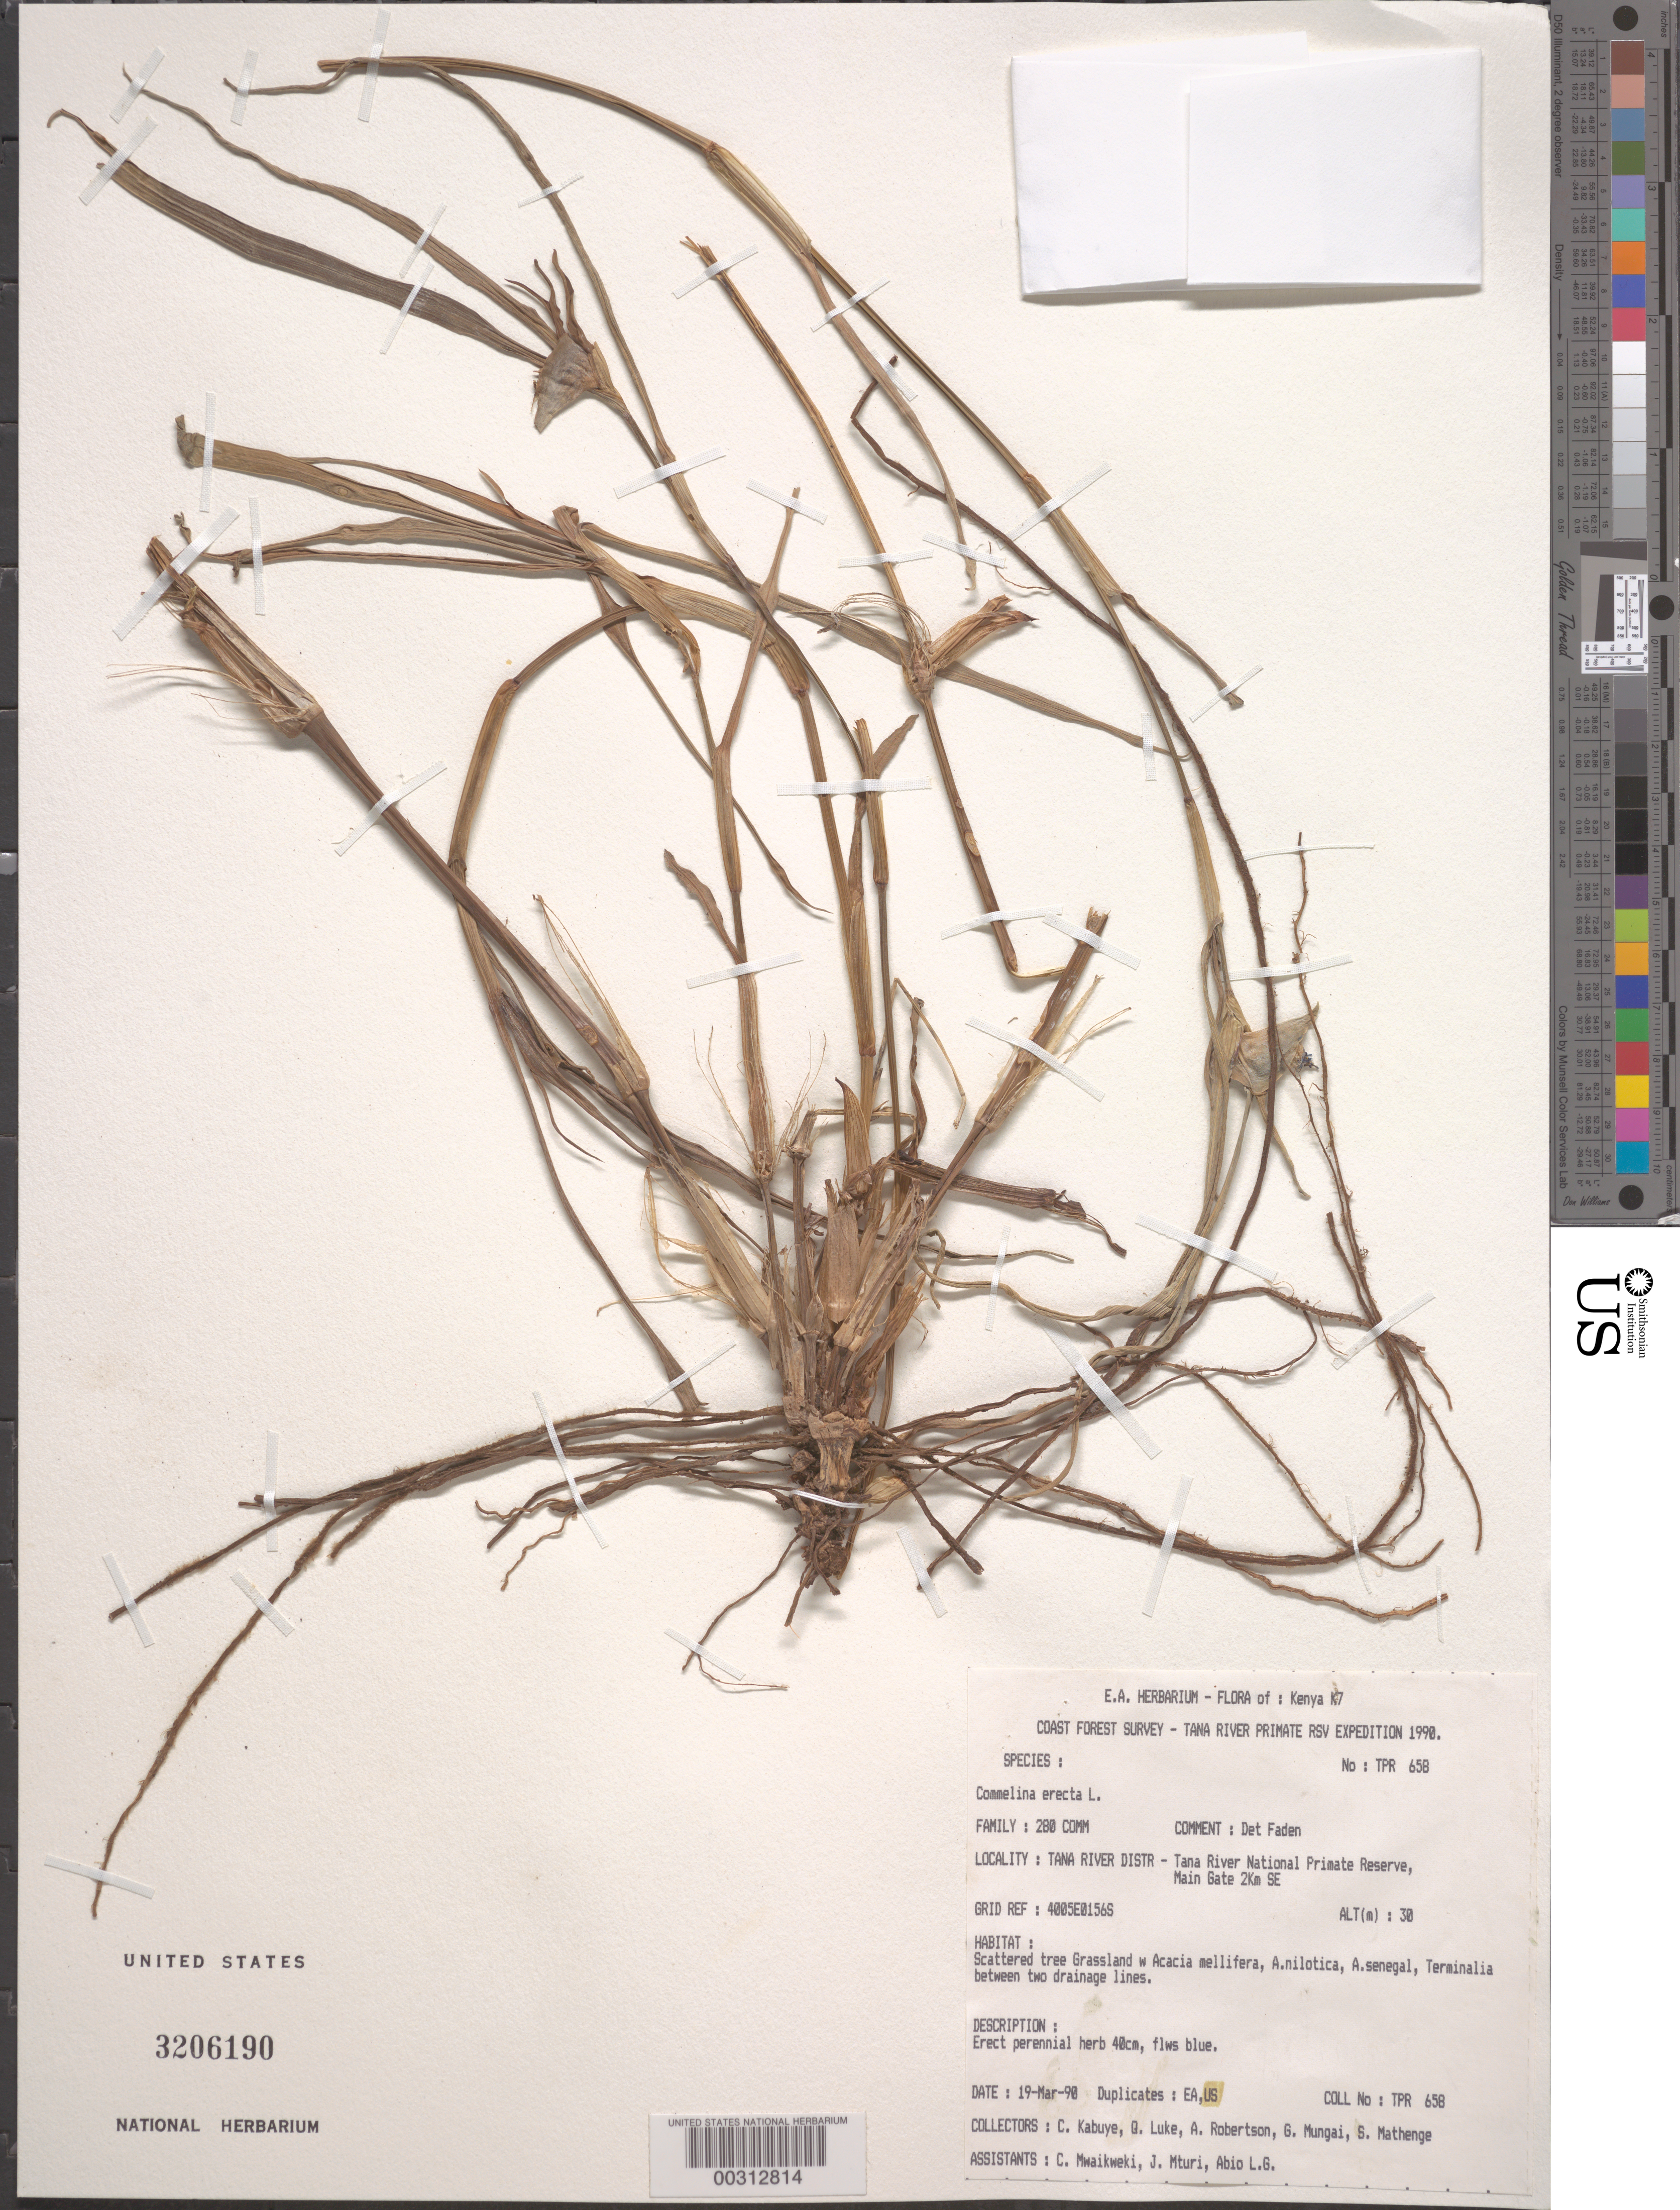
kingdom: Plantae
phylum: Tracheophyta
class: Liliopsida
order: Commelinales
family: Commelinaceae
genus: Commelina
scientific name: Commelina erecta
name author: L.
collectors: C. Kabuye, G. Luke, A. Robertson, G. Mungai & S. Mathenge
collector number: Tpr 658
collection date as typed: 19 Mar 1990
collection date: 1990-03-19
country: Kenya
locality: Tana river national primate reserve, main gate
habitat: Scattered tree grassland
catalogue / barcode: US 3206190